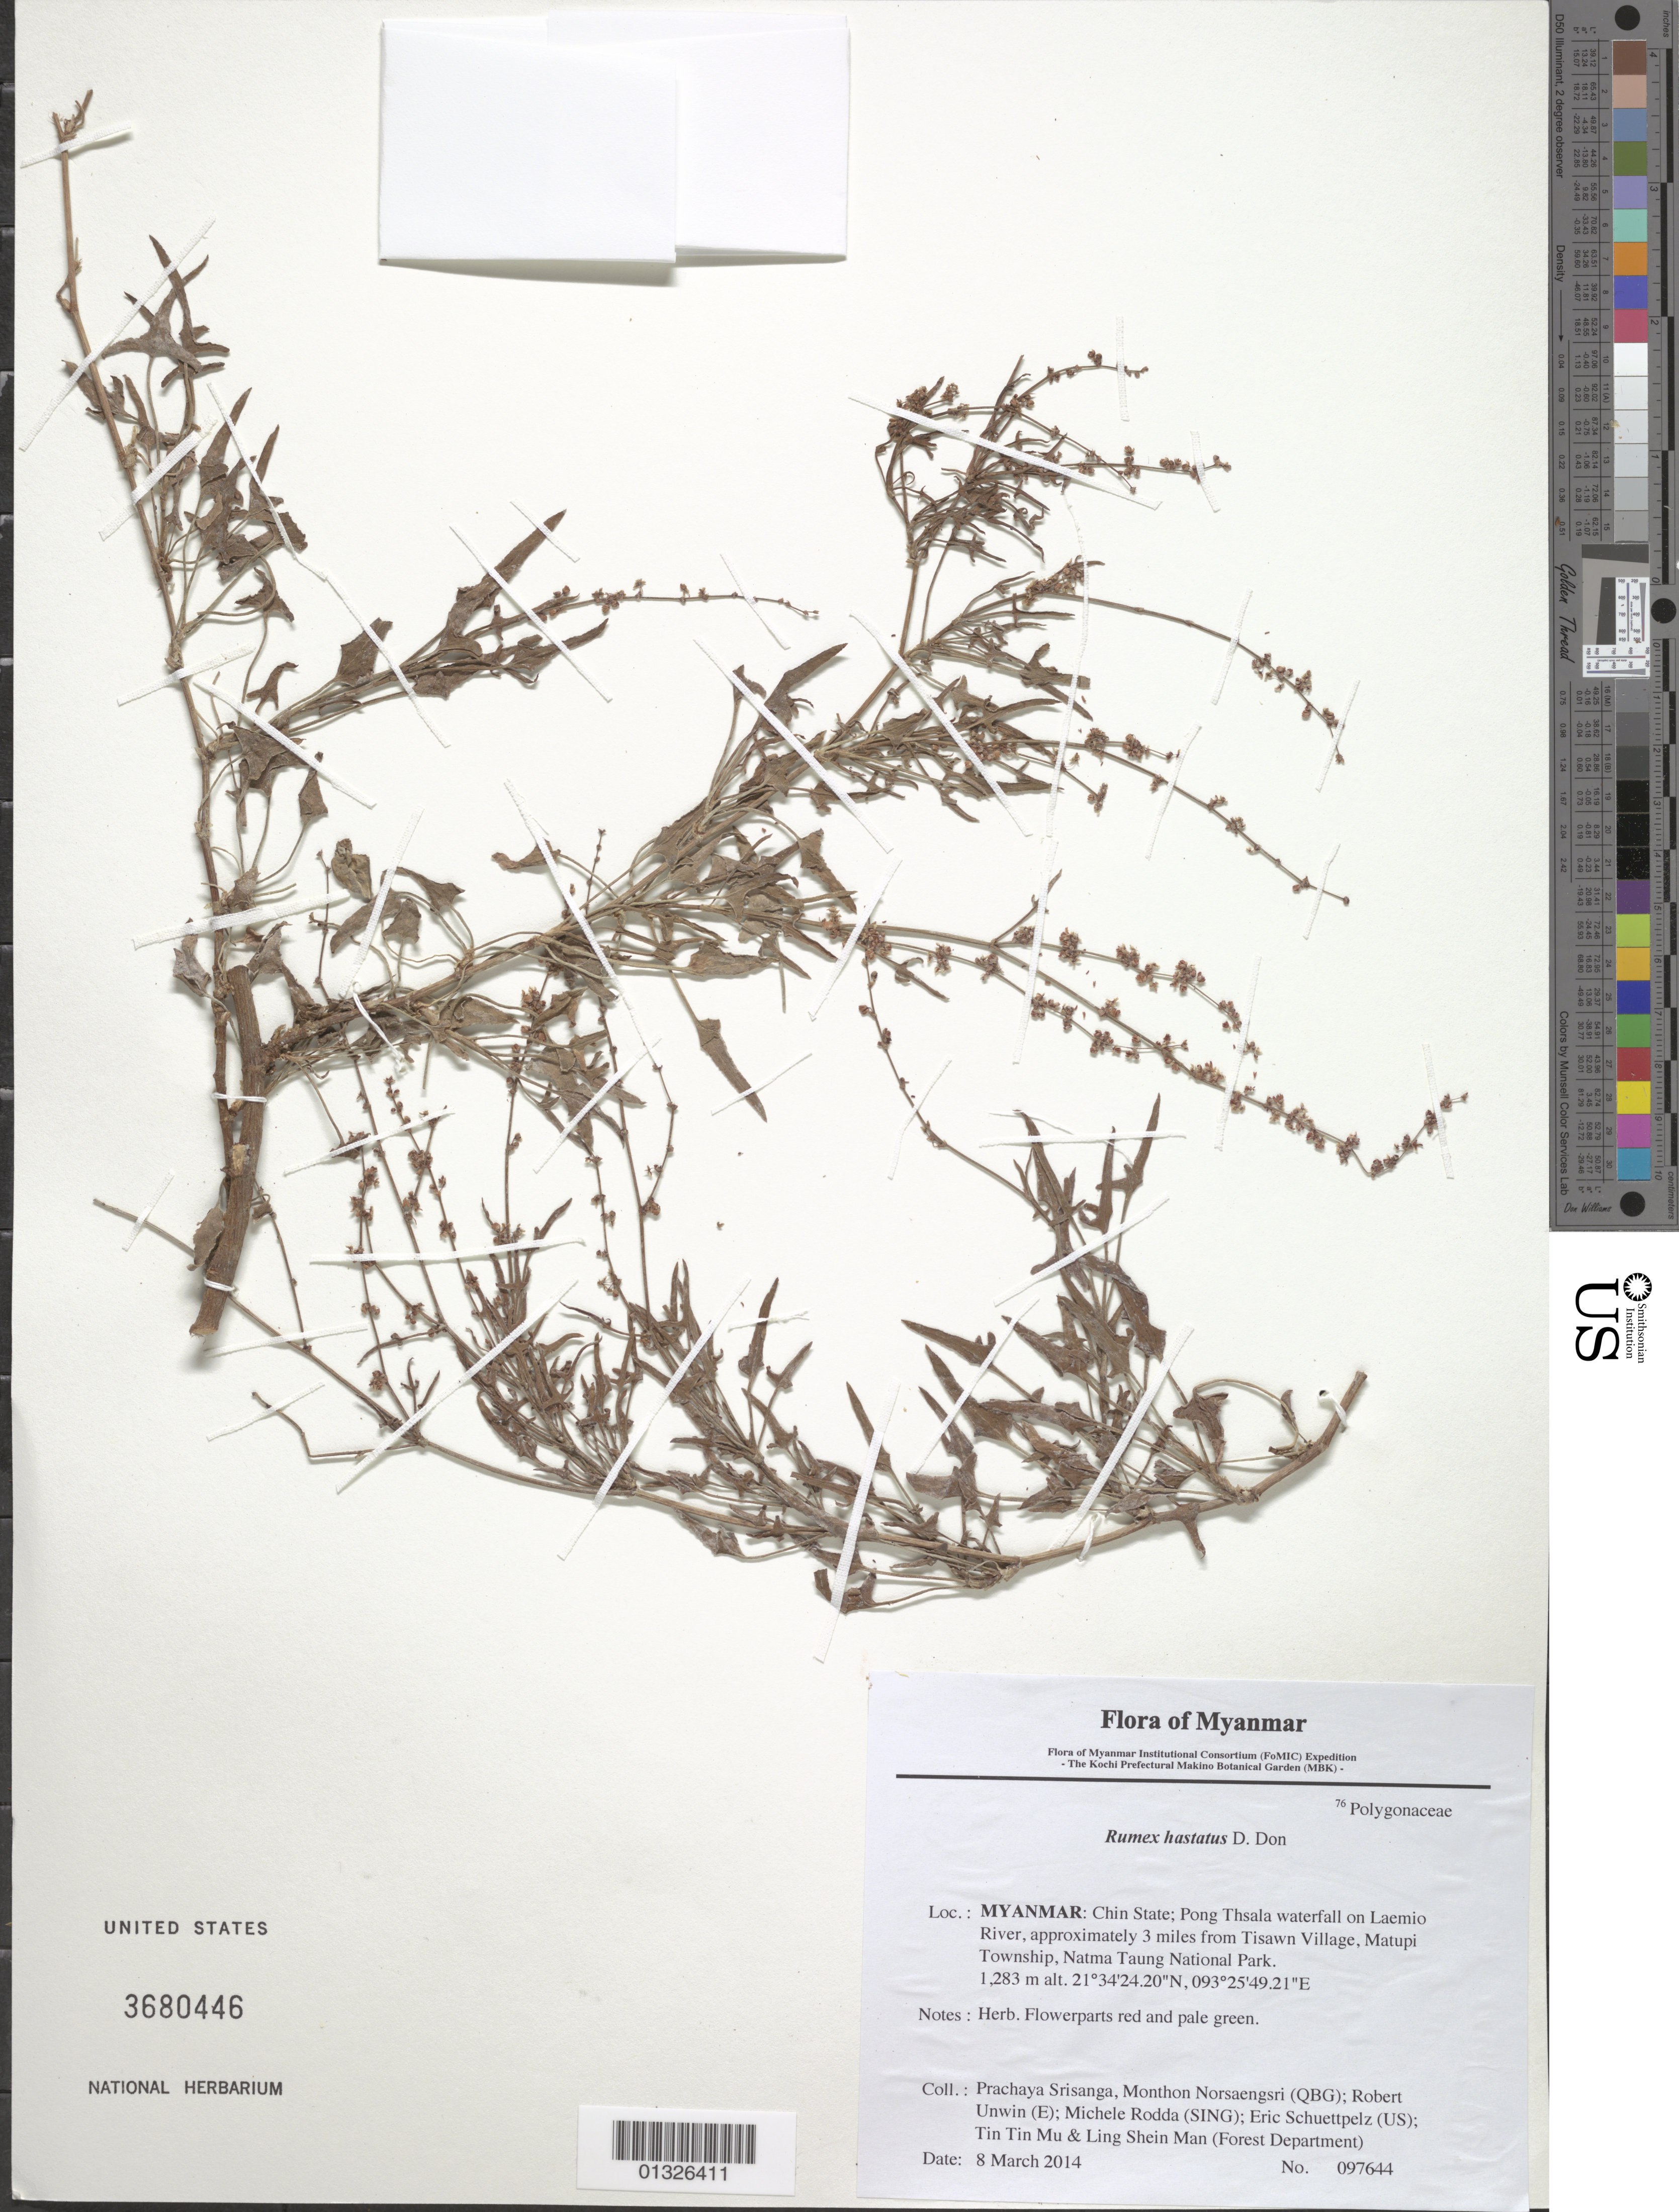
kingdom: Plantae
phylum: Tracheophyta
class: Magnoliopsida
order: Caryophyllales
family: Polygonaceae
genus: Rumex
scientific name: Rumex hastatus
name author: D. Don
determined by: Fujikawa, Kazumi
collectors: P. Srisanga, M. Norsaengsri, R. Unwin, M. Rodda, E. Schuettpelz, Tin Tin Mu & Ling Shein Man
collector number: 97644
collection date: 2014-03-08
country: Myanmar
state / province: Chin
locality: Pong Thsala waterfall on Laemio River, approximately 3 miles from Tisawn Village, Matupi Township, Natma Taung National Park.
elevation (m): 1283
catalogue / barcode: US 3680446